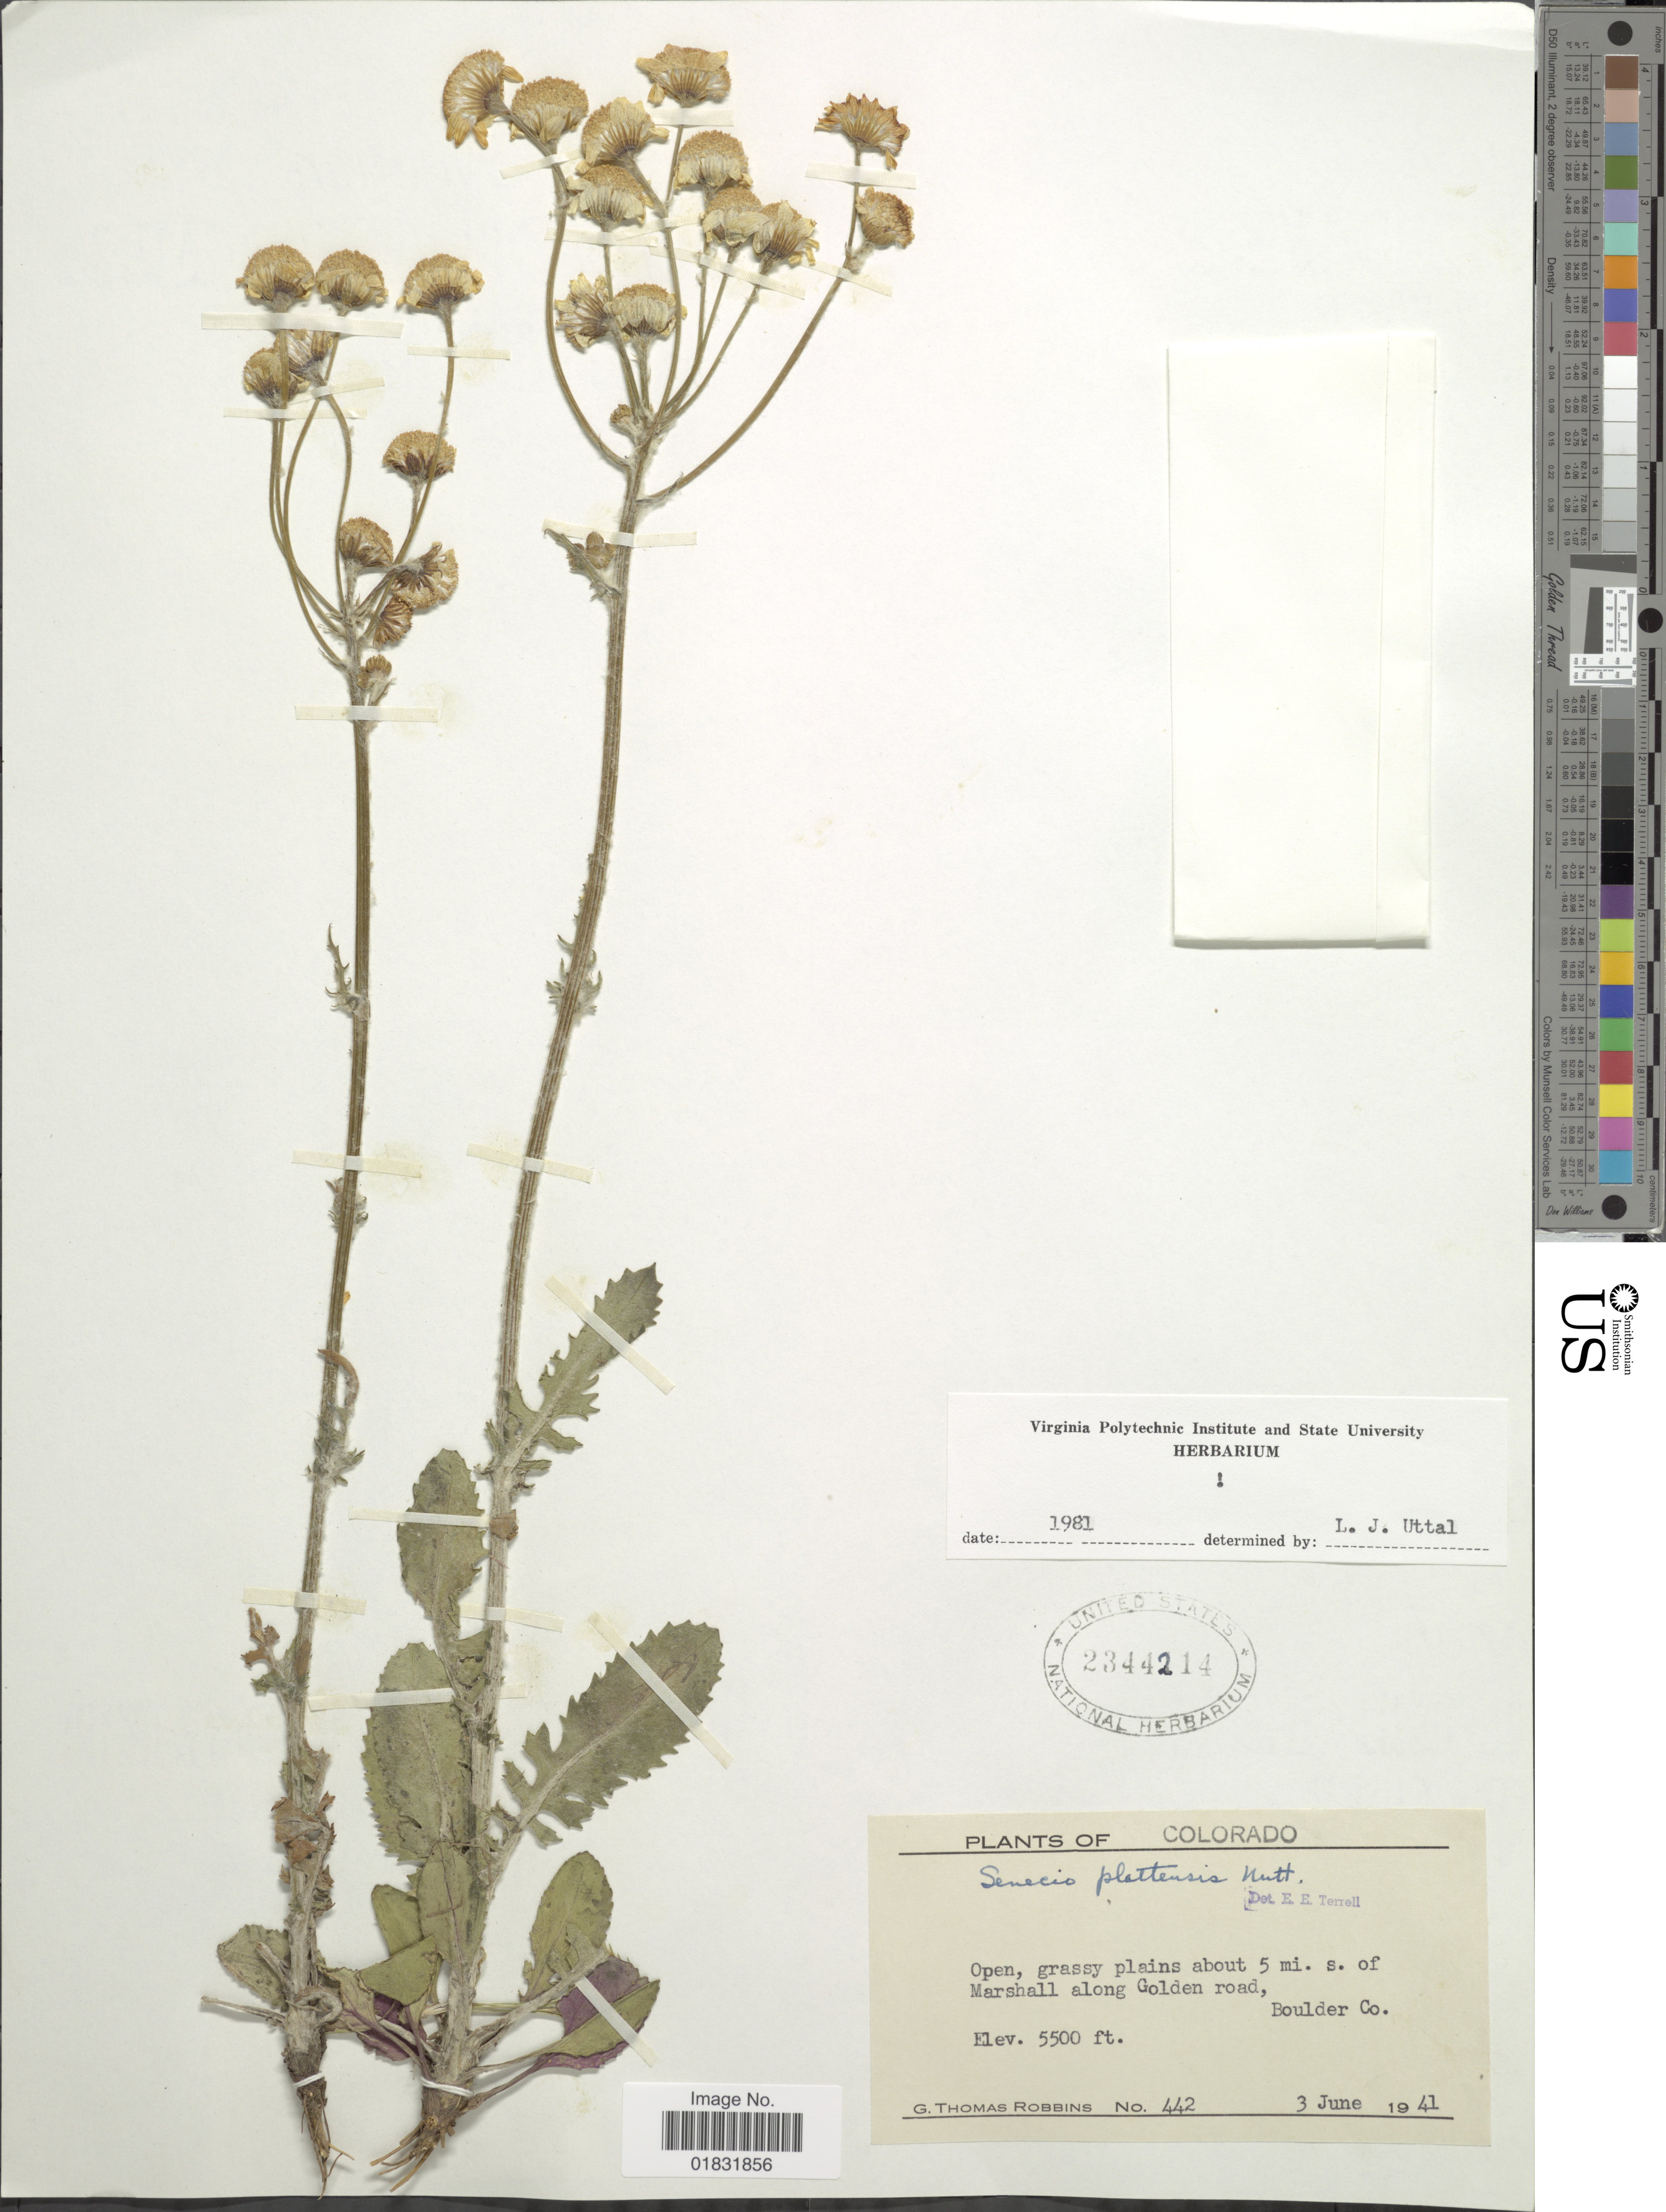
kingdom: Plantae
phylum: Tracheophyta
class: Magnoliopsida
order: Asterales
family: Asteraceae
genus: Packera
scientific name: Packera plattensis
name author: W.A. Weber & Á. Löve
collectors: G. T. Robbins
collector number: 442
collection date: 1941-06-03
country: United States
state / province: Colorado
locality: Open, grassy plains about 5 mi. s. of Marshall along Golden road, Boulder Co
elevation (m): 1676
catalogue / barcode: US 2344214